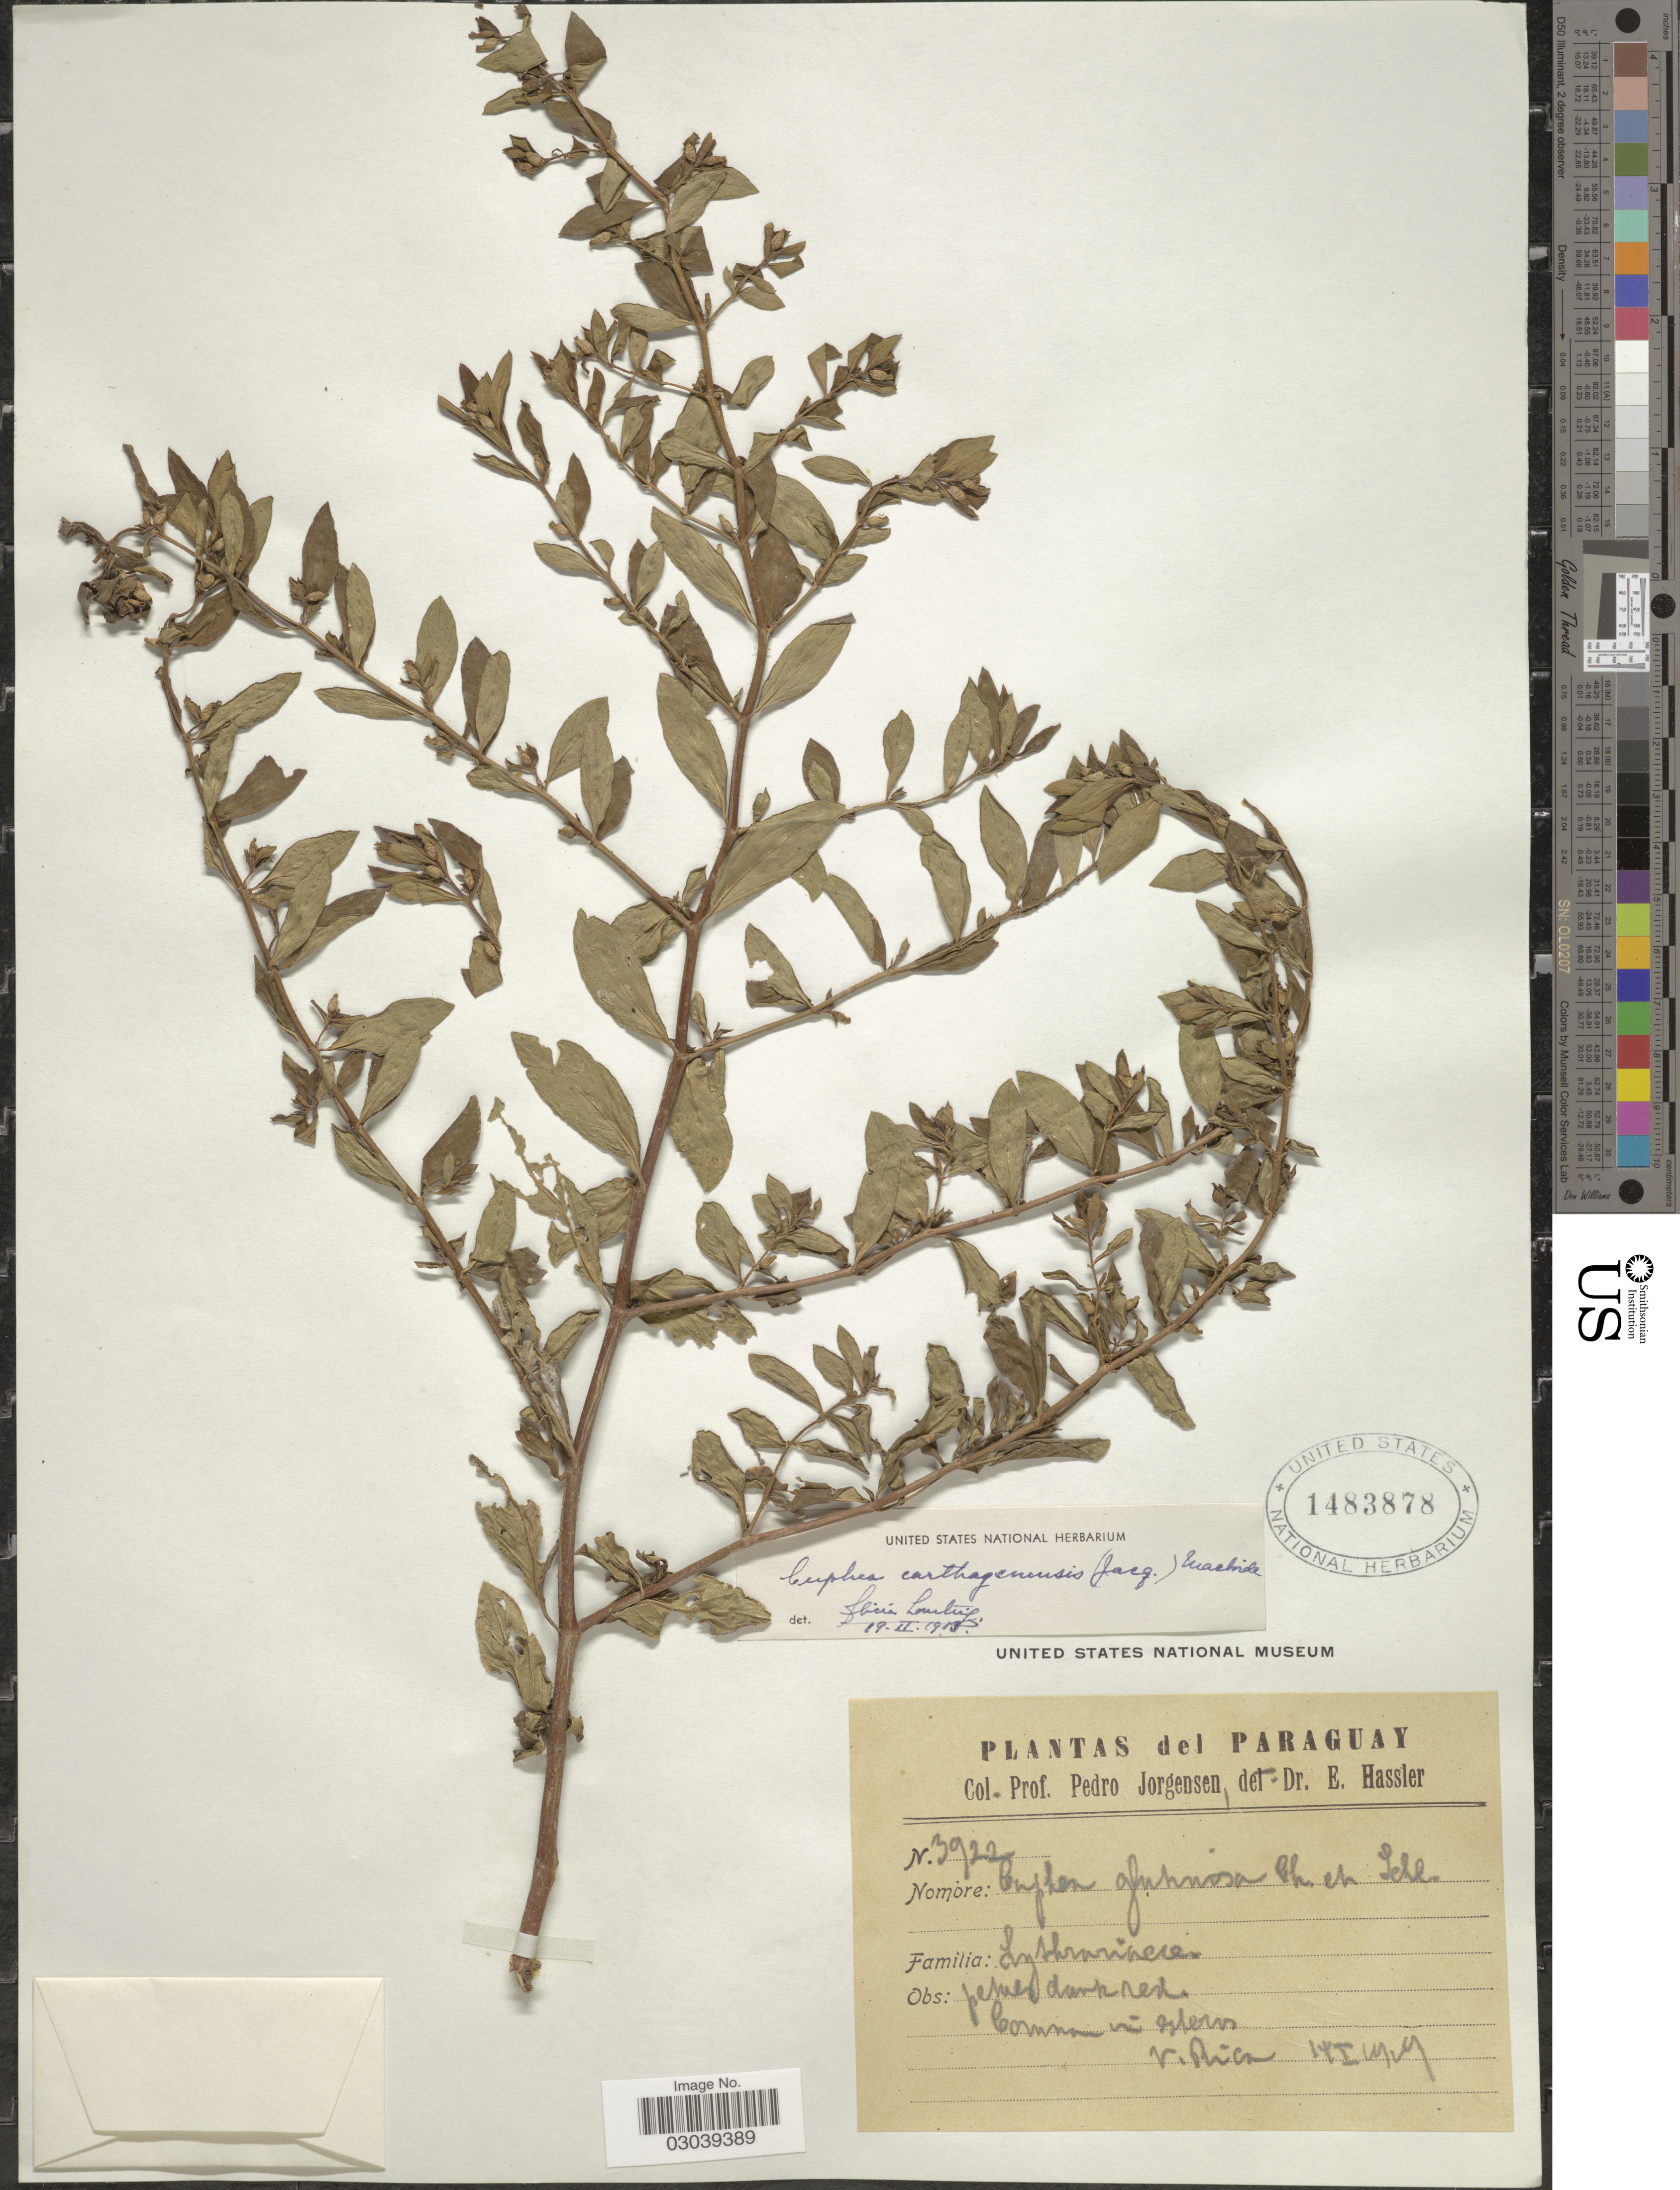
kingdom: Plantae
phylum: Tracheophyta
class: Magnoliopsida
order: Myrtales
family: Lythraceae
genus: Cuphea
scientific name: Cuphea carthagenensis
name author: (Jacq.) J.F. Macbr.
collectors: P. Jörgensen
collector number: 3922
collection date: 1929-01-14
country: Paraguay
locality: V. Rica.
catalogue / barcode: US 1483878